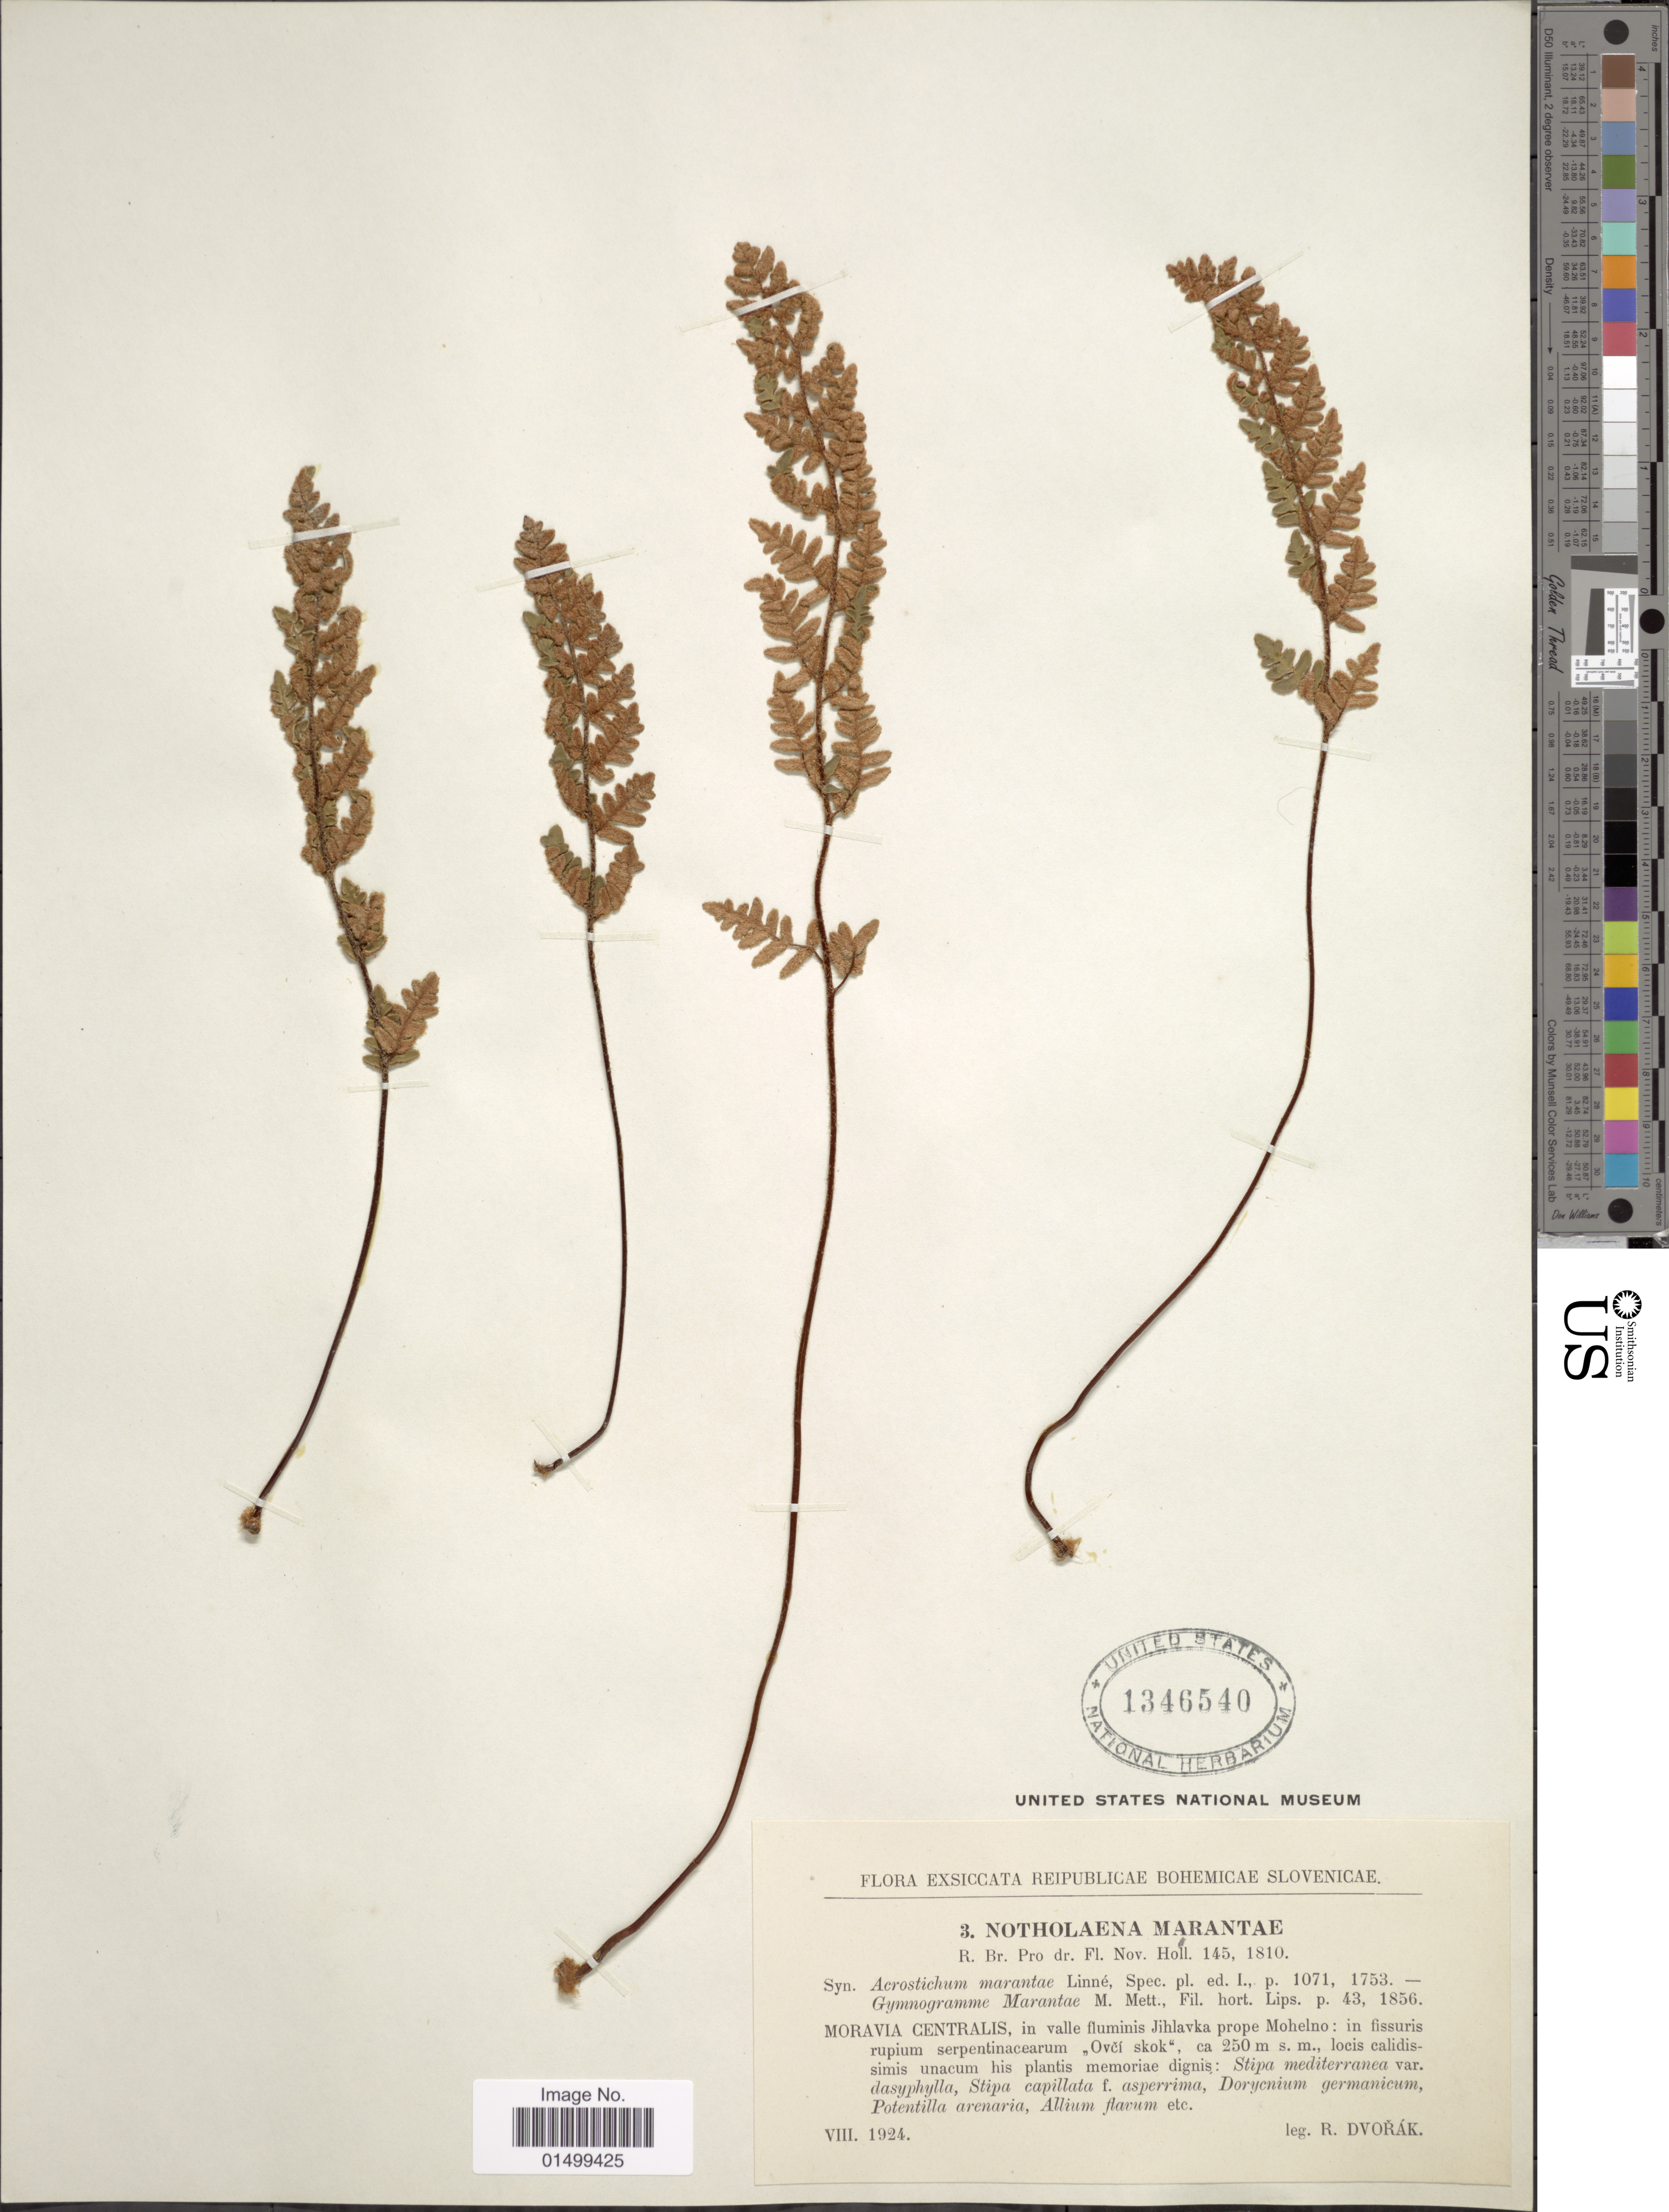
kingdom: Plantae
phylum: Tracheophyta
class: Polypodiopsida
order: Polypodiales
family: Pteridaceae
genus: Cheilanthes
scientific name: Cheilanthes marantae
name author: Domin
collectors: R. Dvořák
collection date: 1924-08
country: Czechia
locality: Reipublicae Bohemicae Slovenicae, Moravia Centralis, in valle fluminus Jihlavka prope Mohelno:in fissuris rupium serpentinacearum "Ovci skok", ca 250 m s.m., locis calidissimis unacum his plantis memoriae dignis.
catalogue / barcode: US 1346540